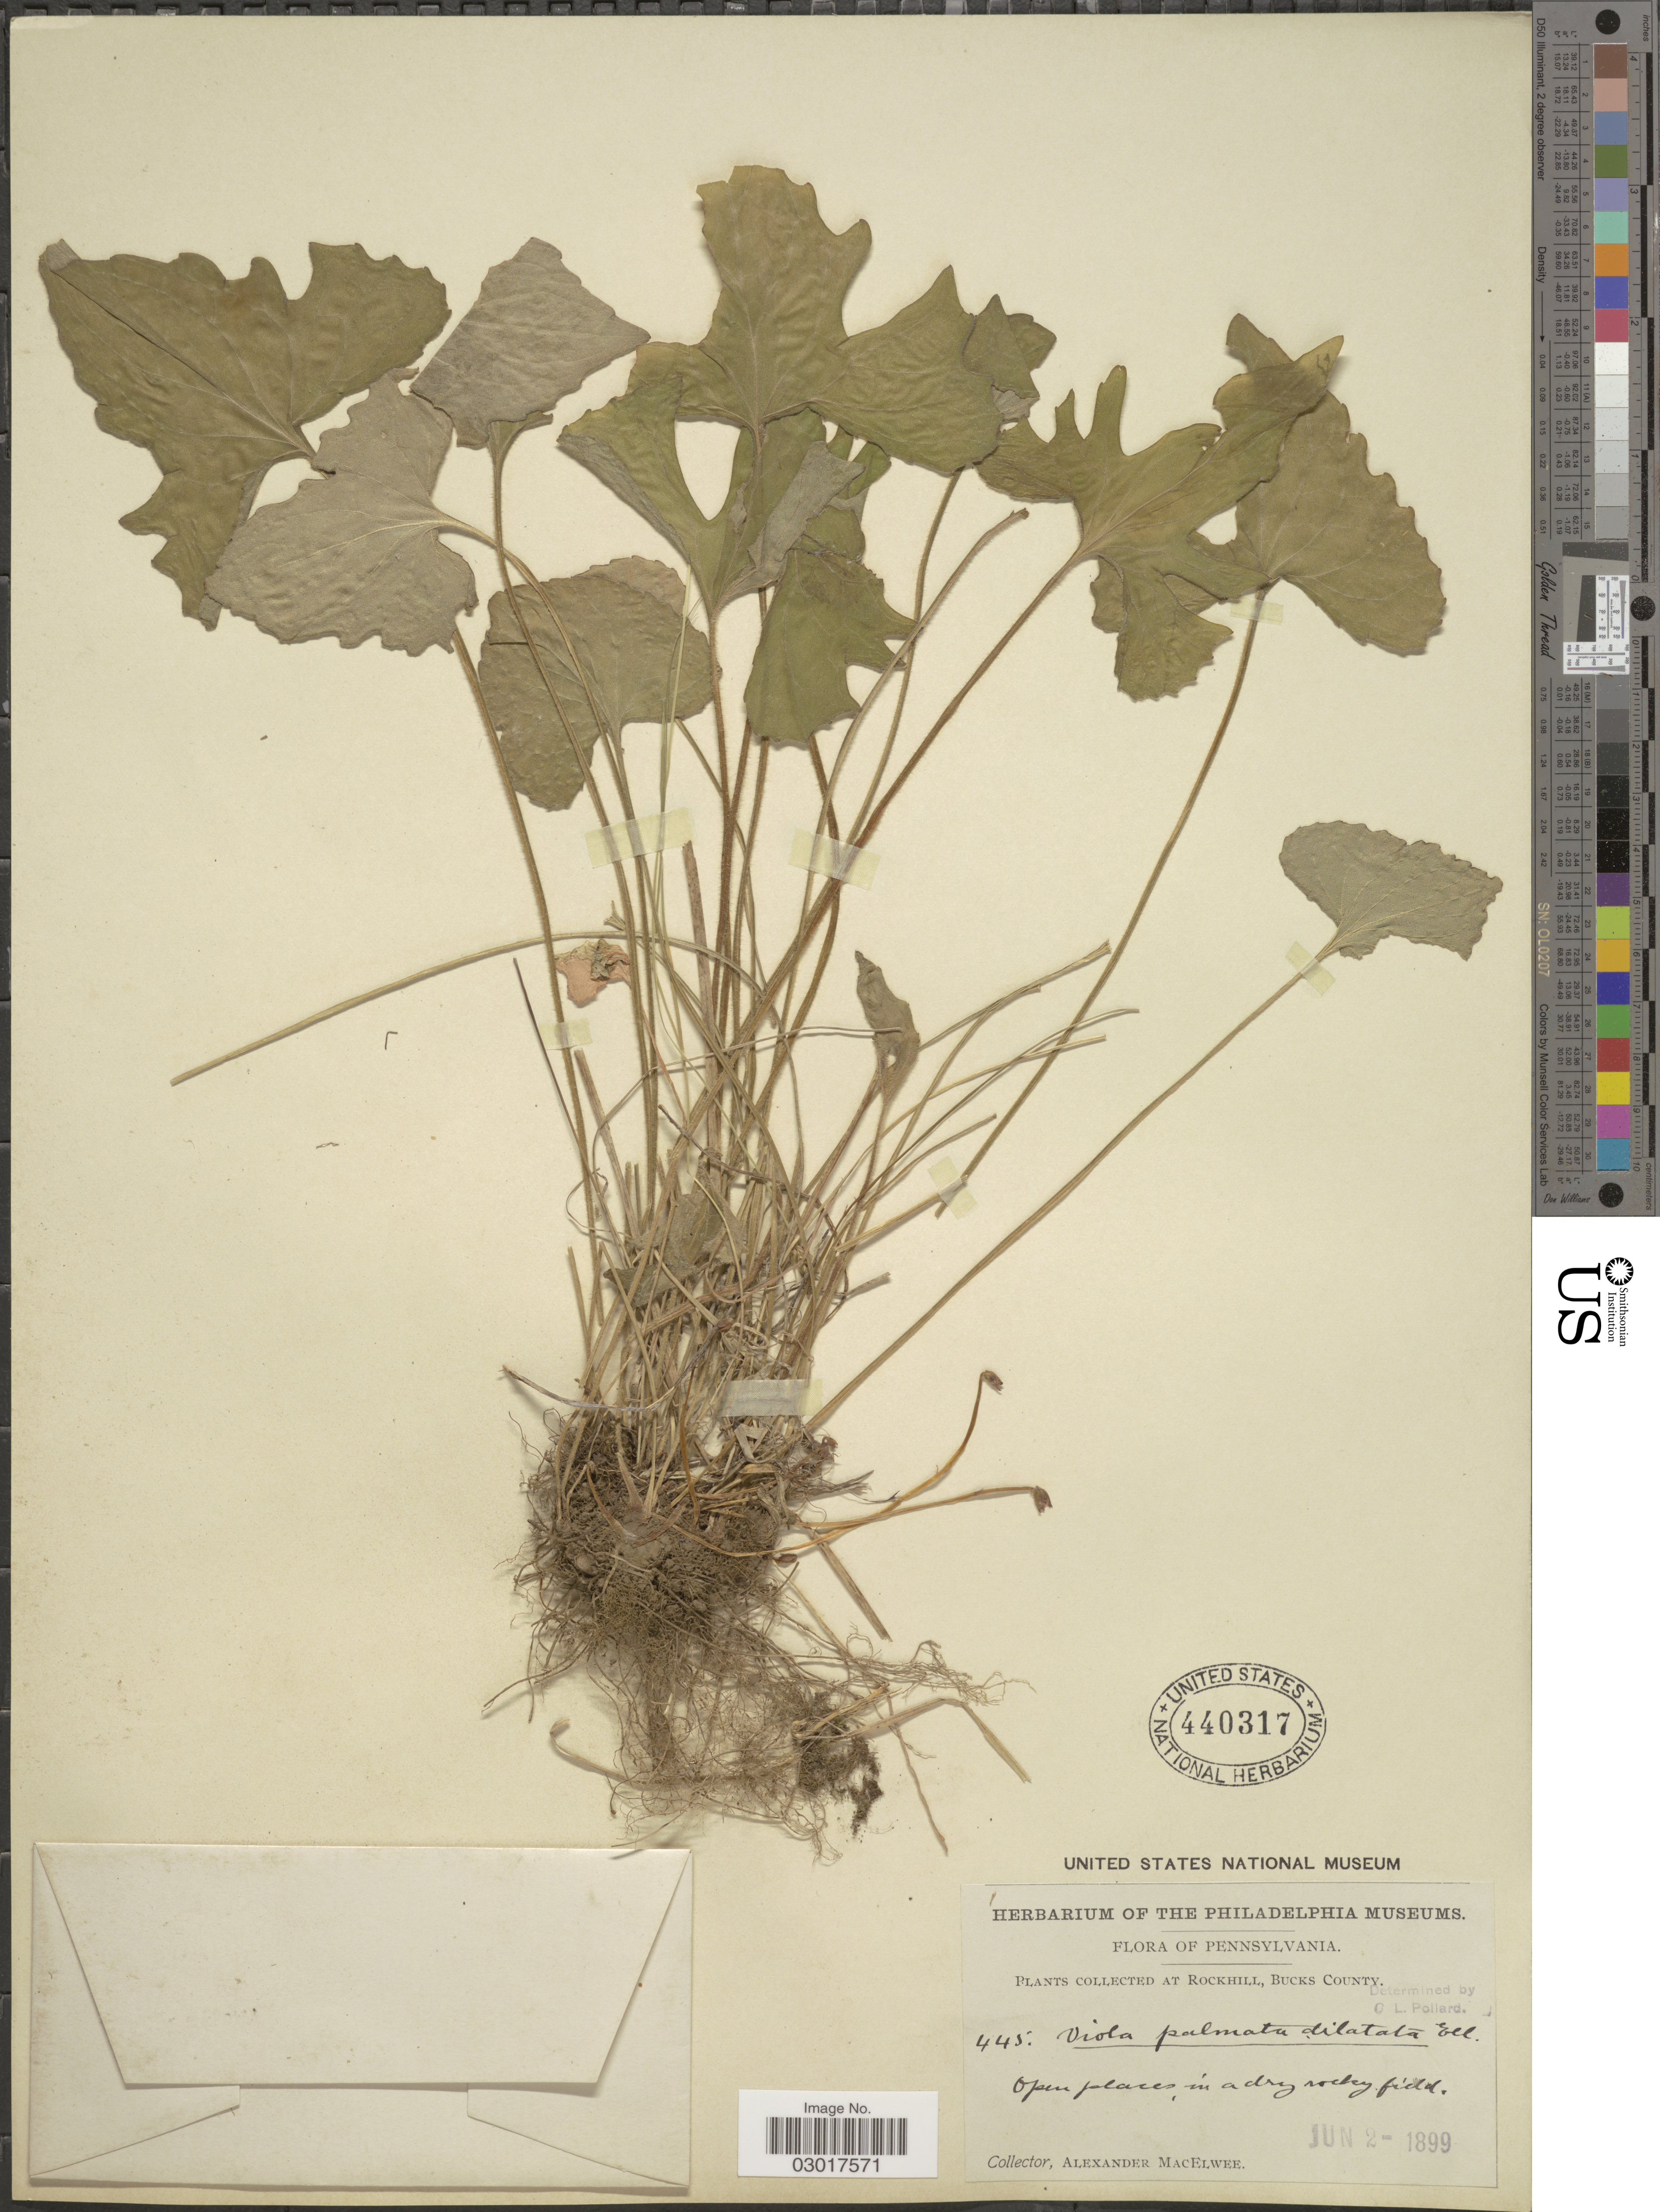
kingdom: Plantae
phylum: Tracheophyta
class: Magnoliopsida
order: Malpighiales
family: Violaceae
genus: Viola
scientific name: Viola triloba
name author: Schwein.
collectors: A. MacElwee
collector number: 445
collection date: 1899-06-02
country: United States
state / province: Pennsylvania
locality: Collected at Rockhill, Bucks County.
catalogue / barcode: US 440317